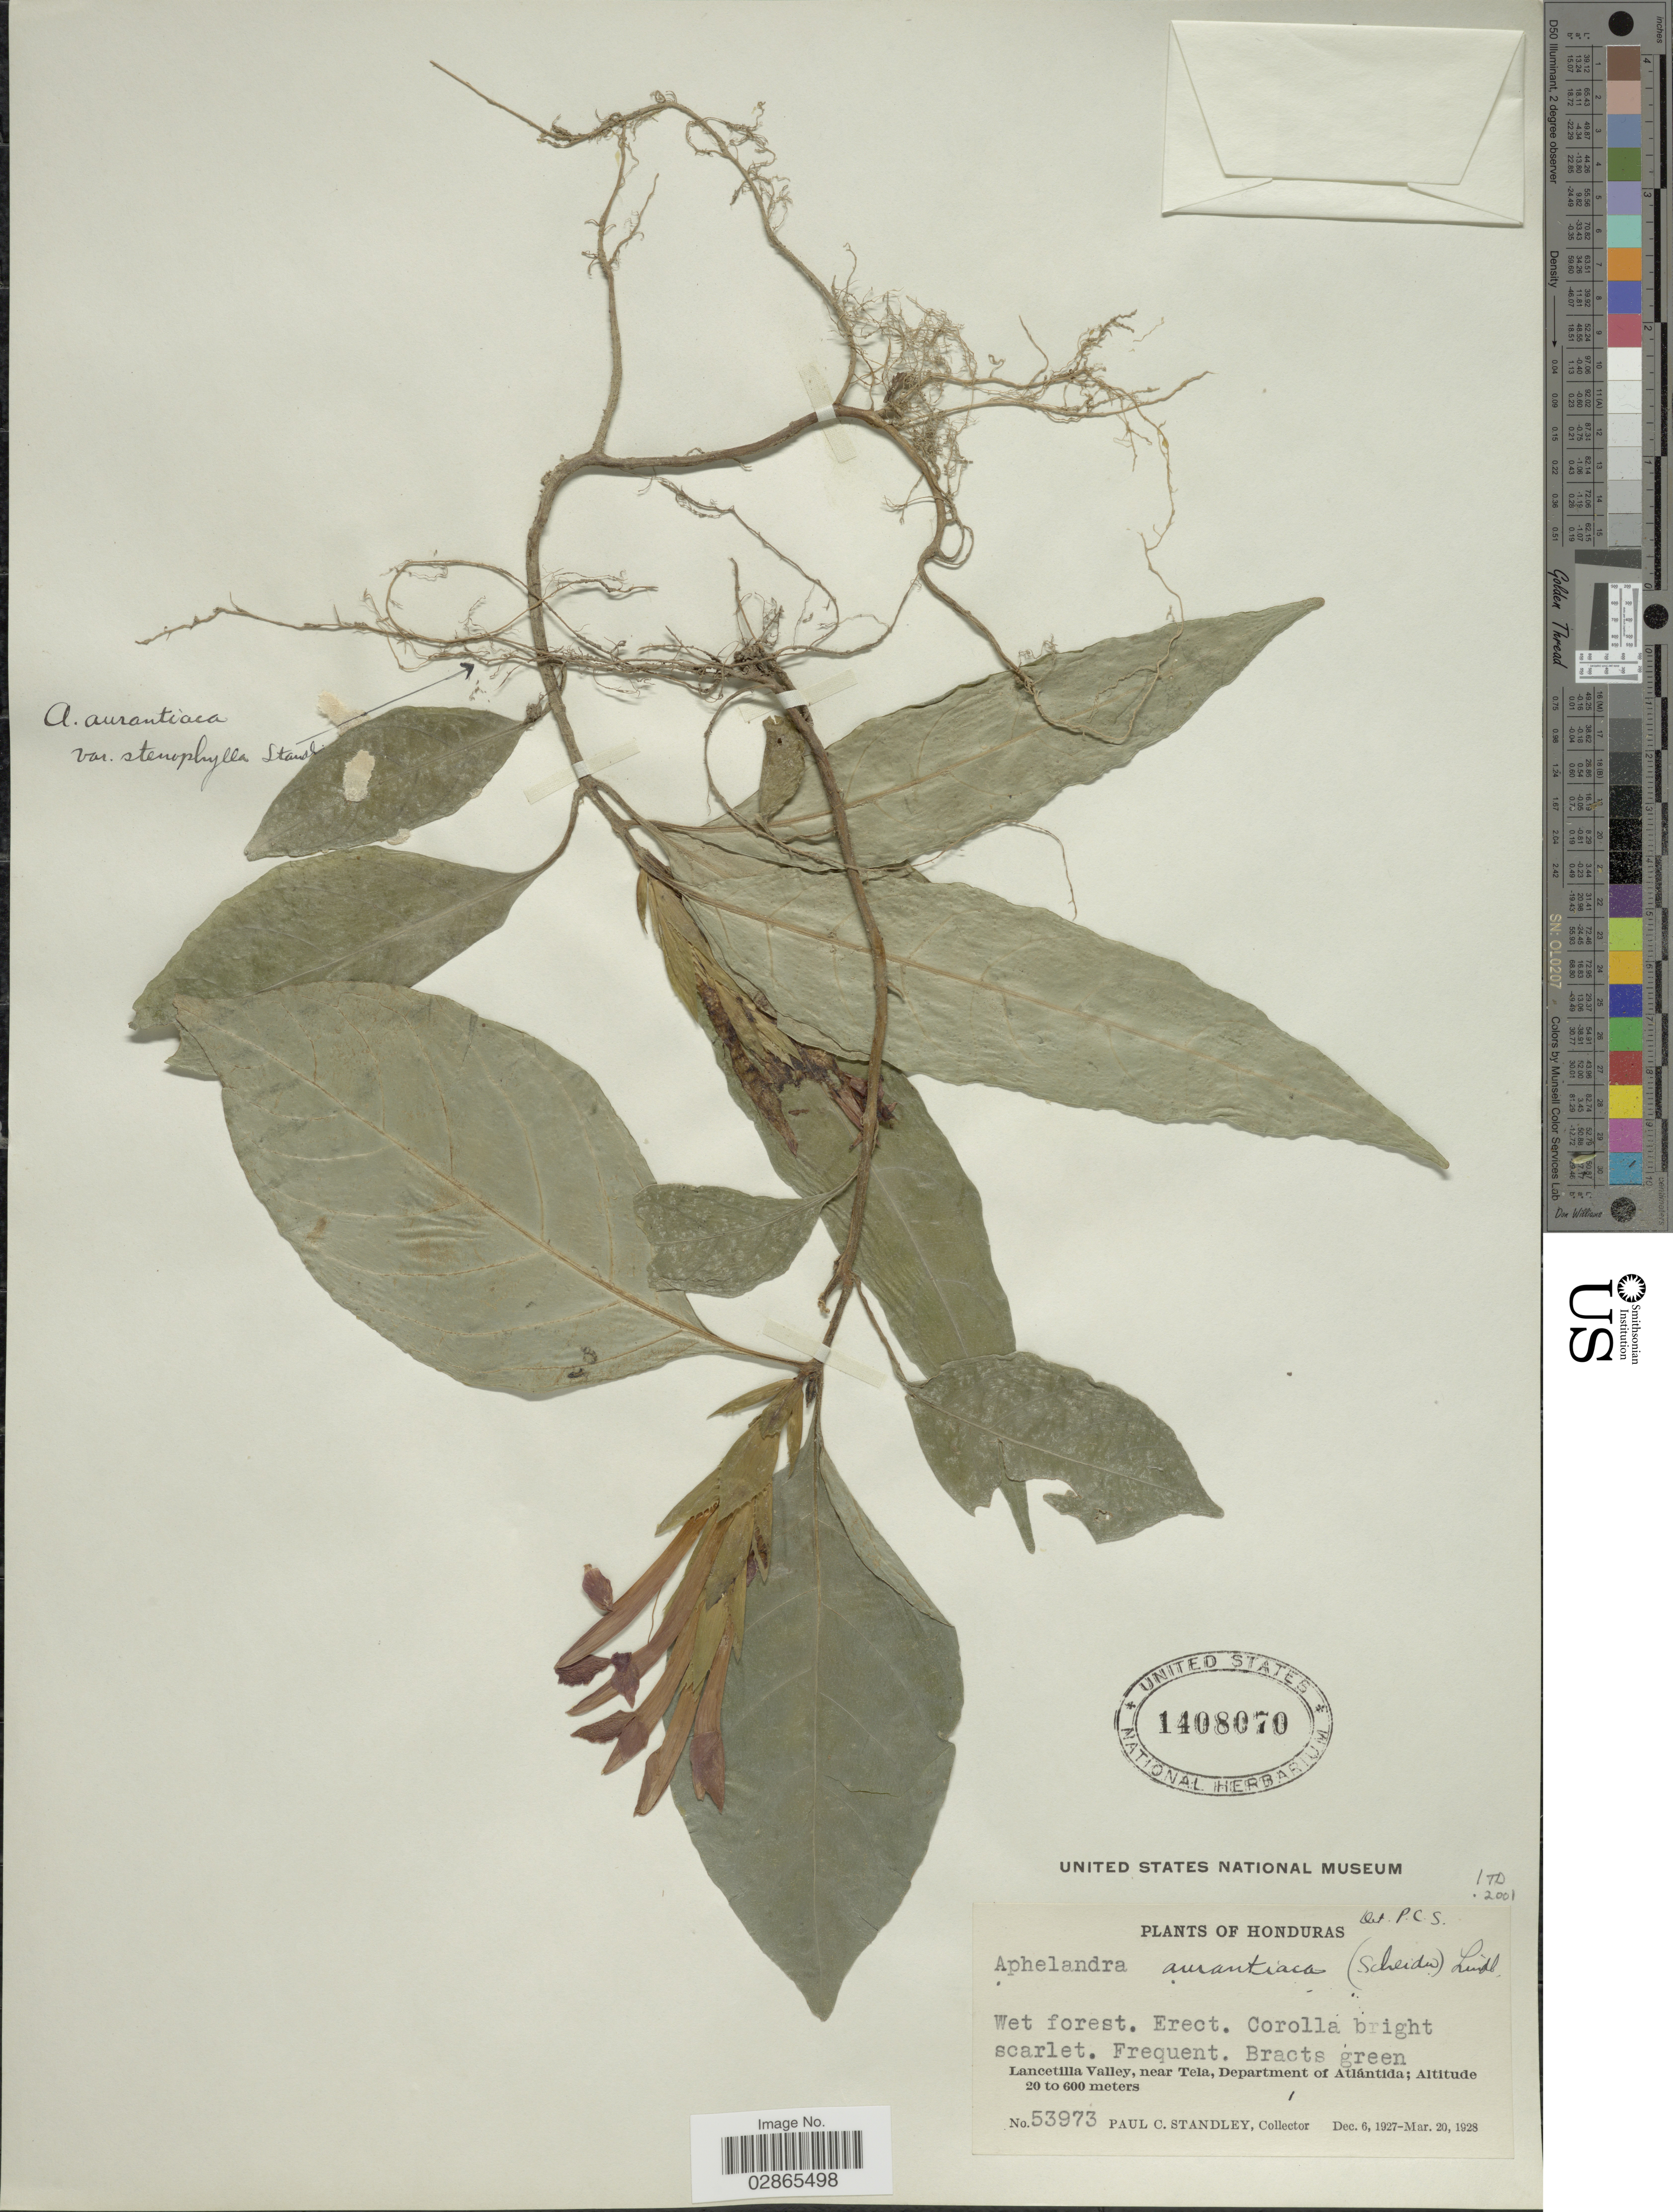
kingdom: Plantae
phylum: Tracheophyta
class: Magnoliopsida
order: Lamiales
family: Acanthaceae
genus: Aphelandra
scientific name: Aphelandra aurantiaca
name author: (Scheidw.) Lindl.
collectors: P. C. Standley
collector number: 53973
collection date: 1927-12-06/1928-03-20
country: Honduras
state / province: Atlántida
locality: Lancetilla Valley, near Tela, Department of Atlántida.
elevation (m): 20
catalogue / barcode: US 1408070